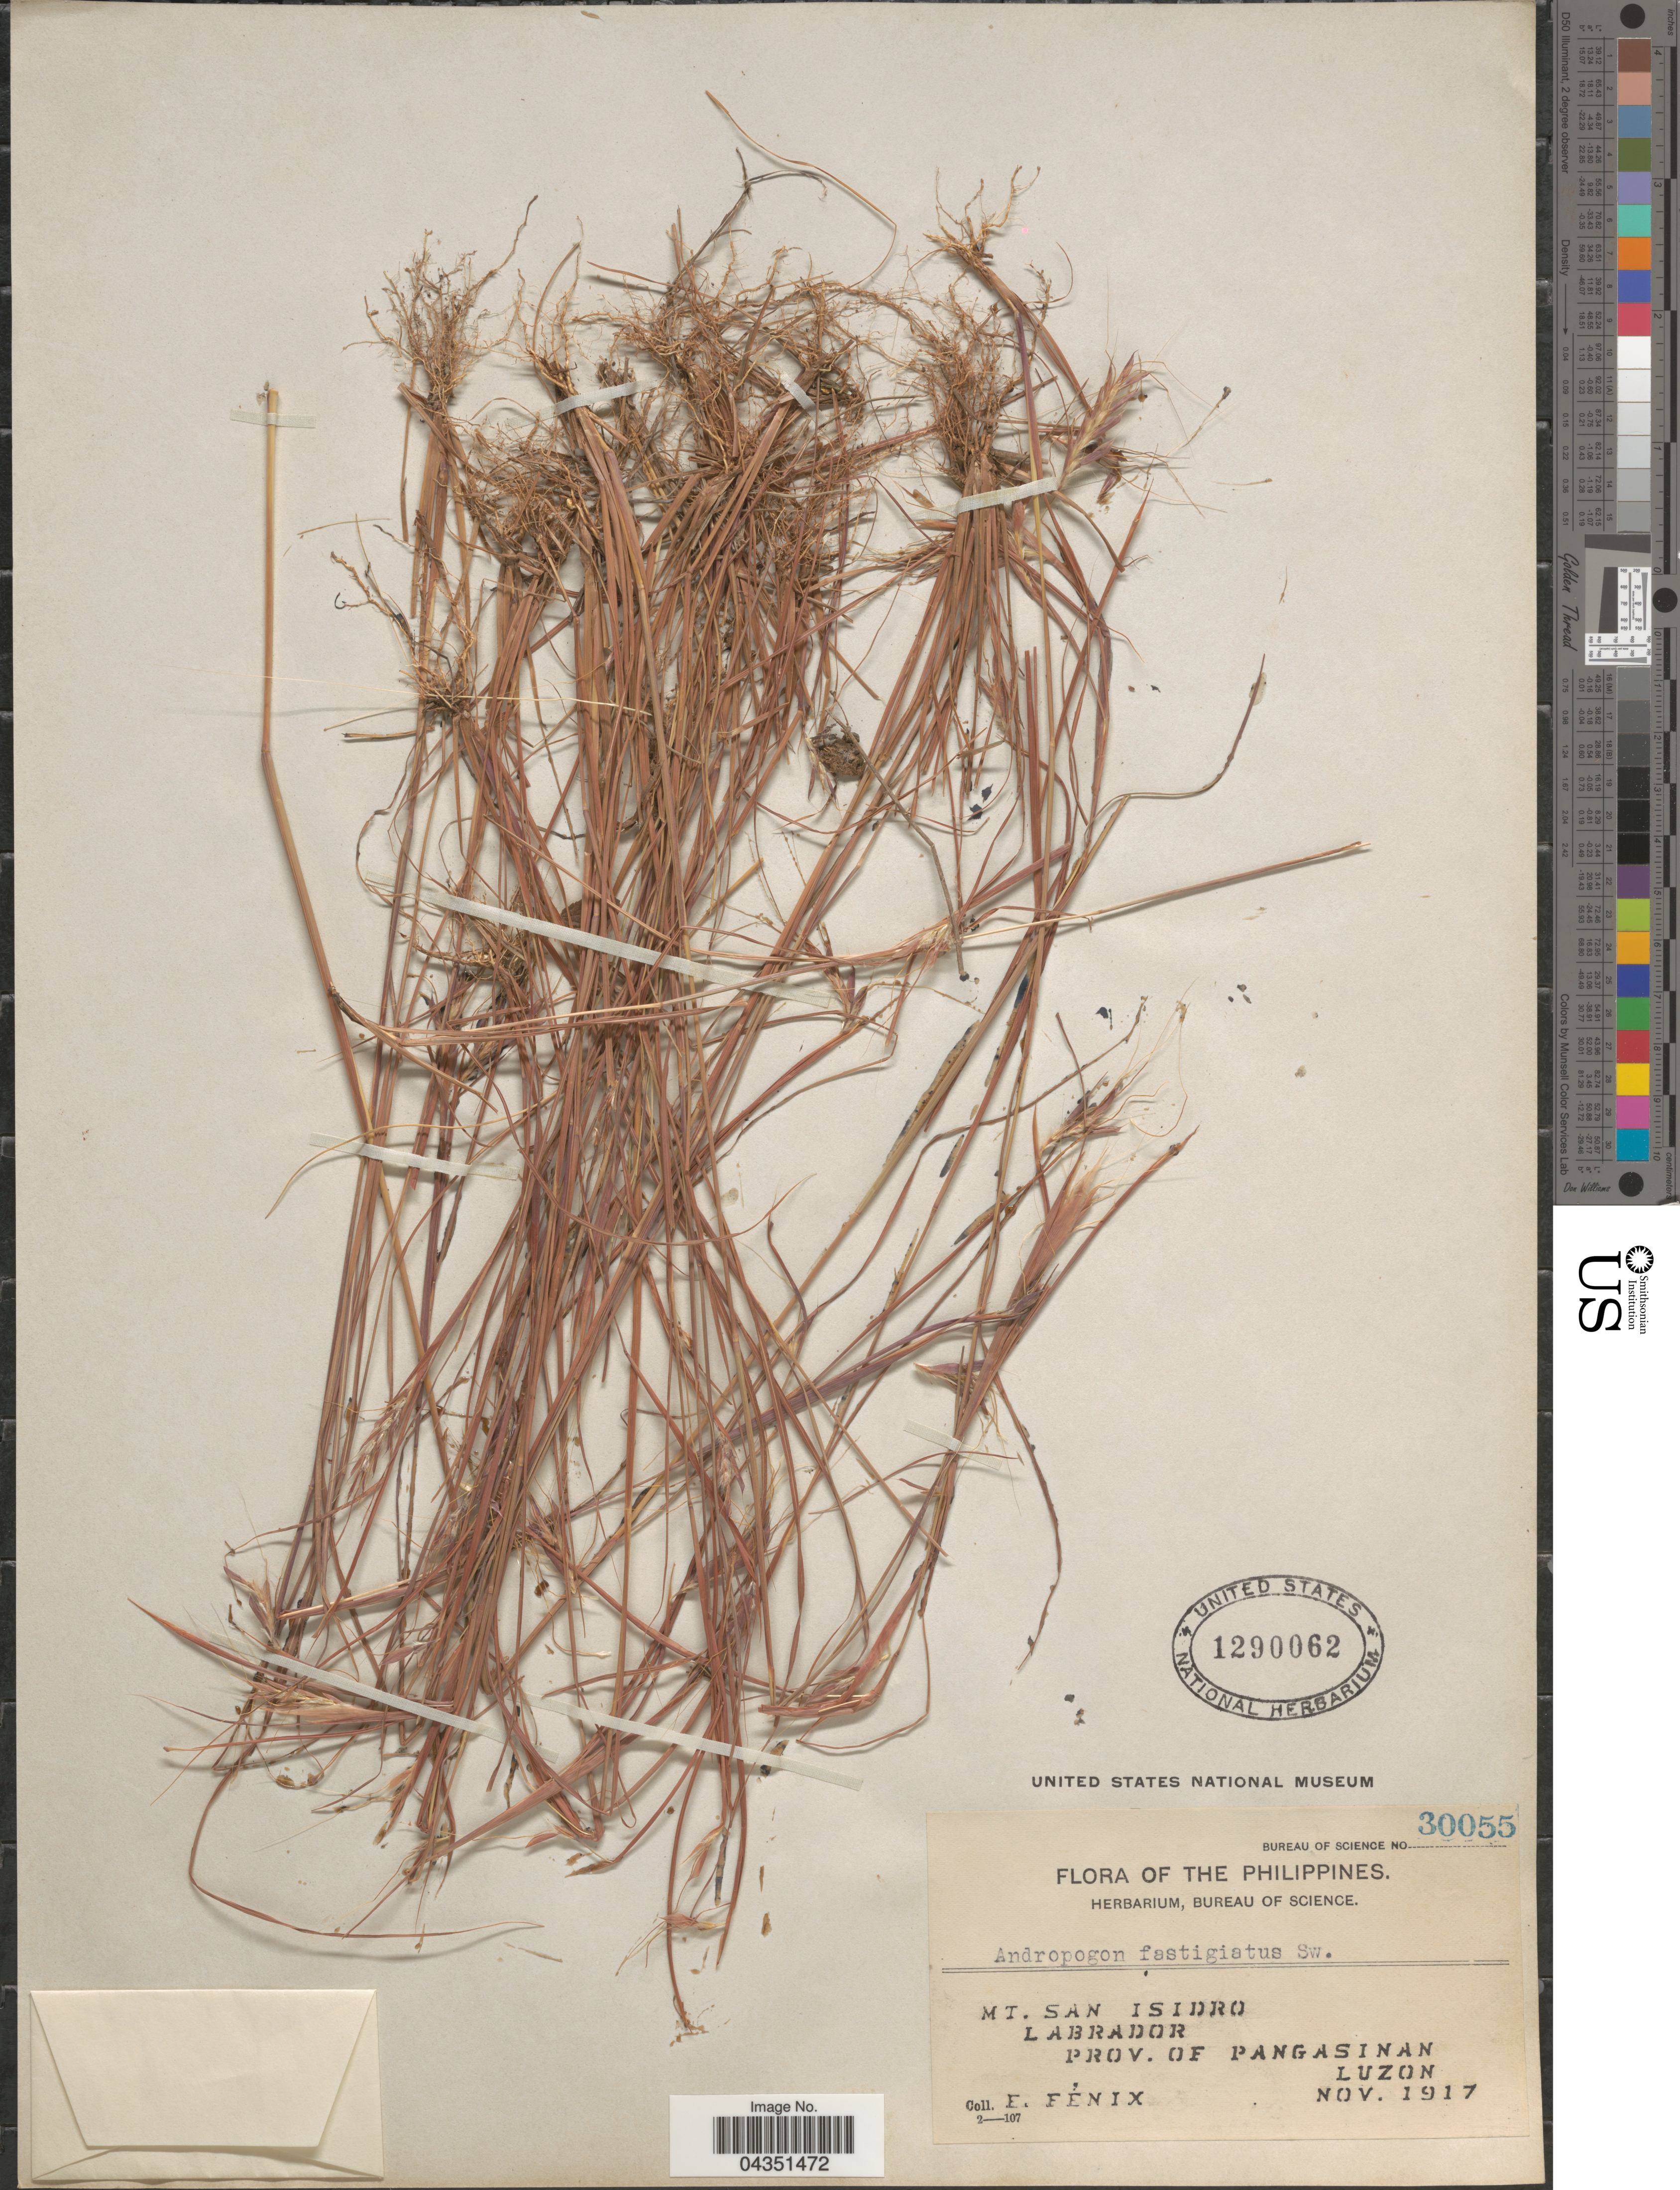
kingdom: Plantae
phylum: Tracheophyta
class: Liliopsida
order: Poales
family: Poaceae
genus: Diectomis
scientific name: Diectomis fastigiata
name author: (Sw.) P. Beauv.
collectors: E. Fenix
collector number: Bureau of Science 30055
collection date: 1917-11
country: Philippines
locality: Mt. San Isidro. Labrador. Prov. of Pangasinan. Luzon.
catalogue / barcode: US 1290062